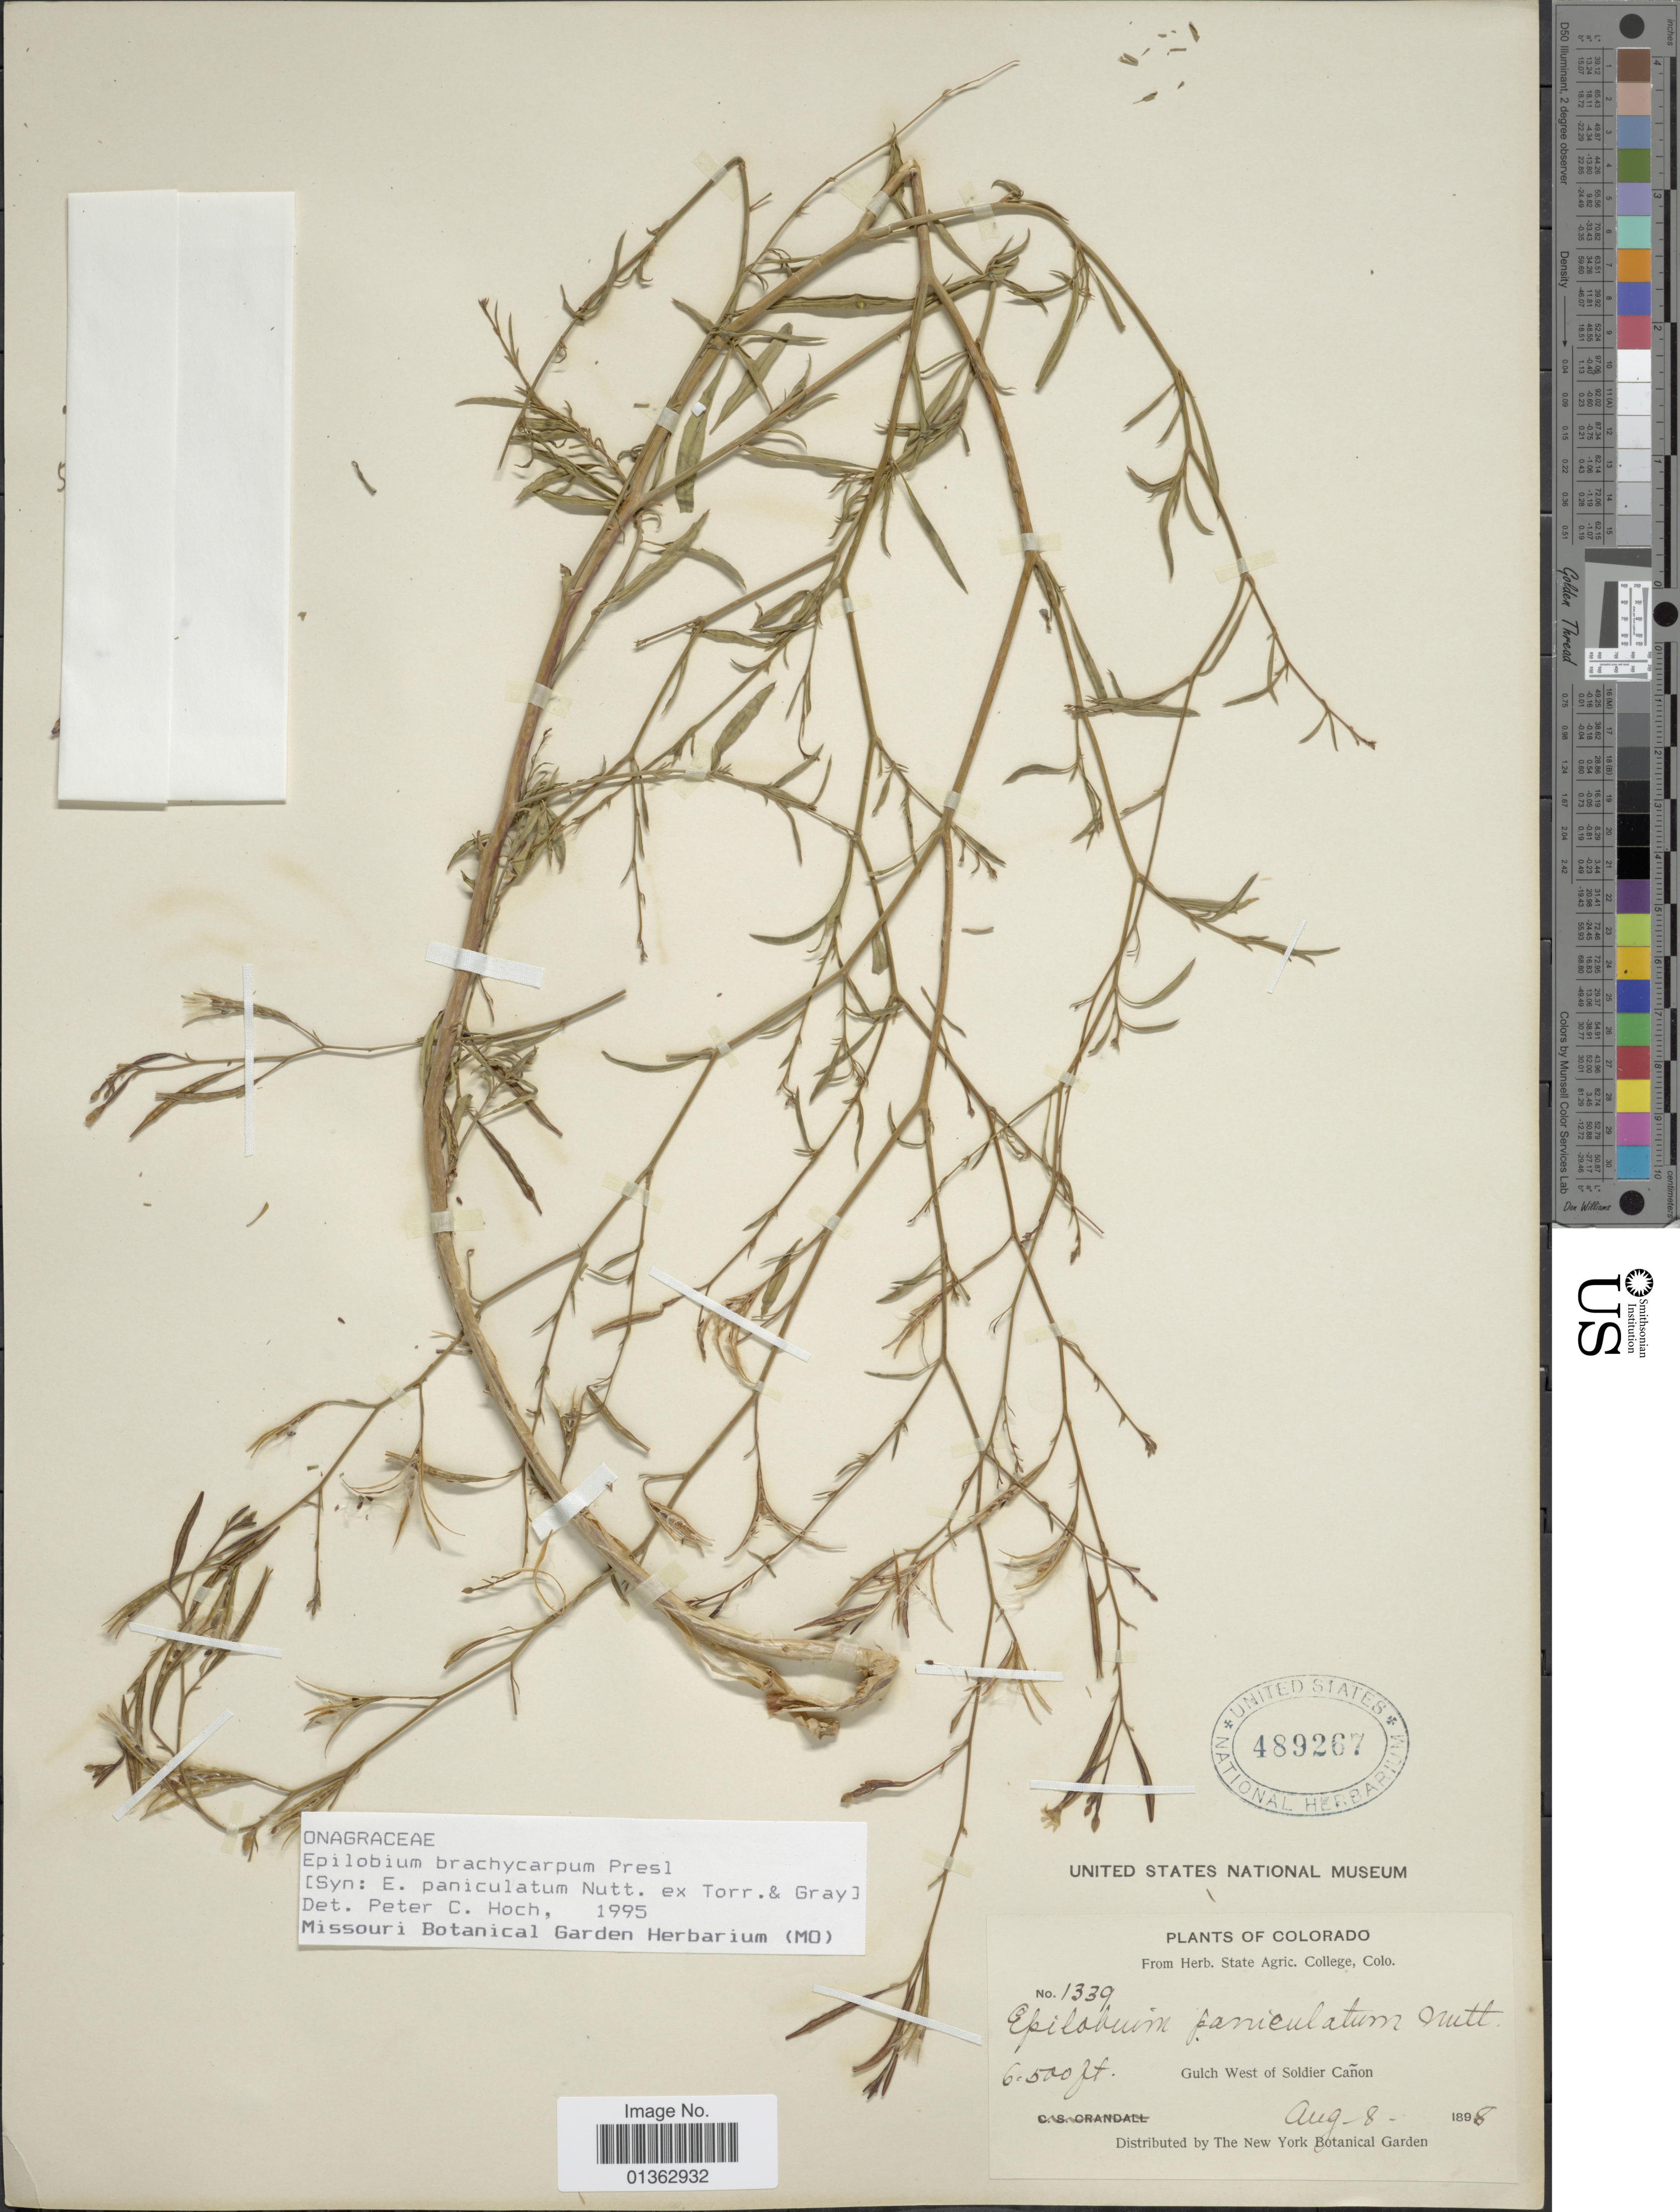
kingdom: Plantae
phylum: Tracheophyta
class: Magnoliopsida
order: Myrtales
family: Onagraceae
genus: Epilobium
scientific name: Epilobium brachycarpum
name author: C. Presl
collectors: ex herb. State Agric. College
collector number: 1339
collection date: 1898-08-08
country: United States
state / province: Colorado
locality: Guch West of Soldier Cañon.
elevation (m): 1981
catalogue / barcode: US 489267